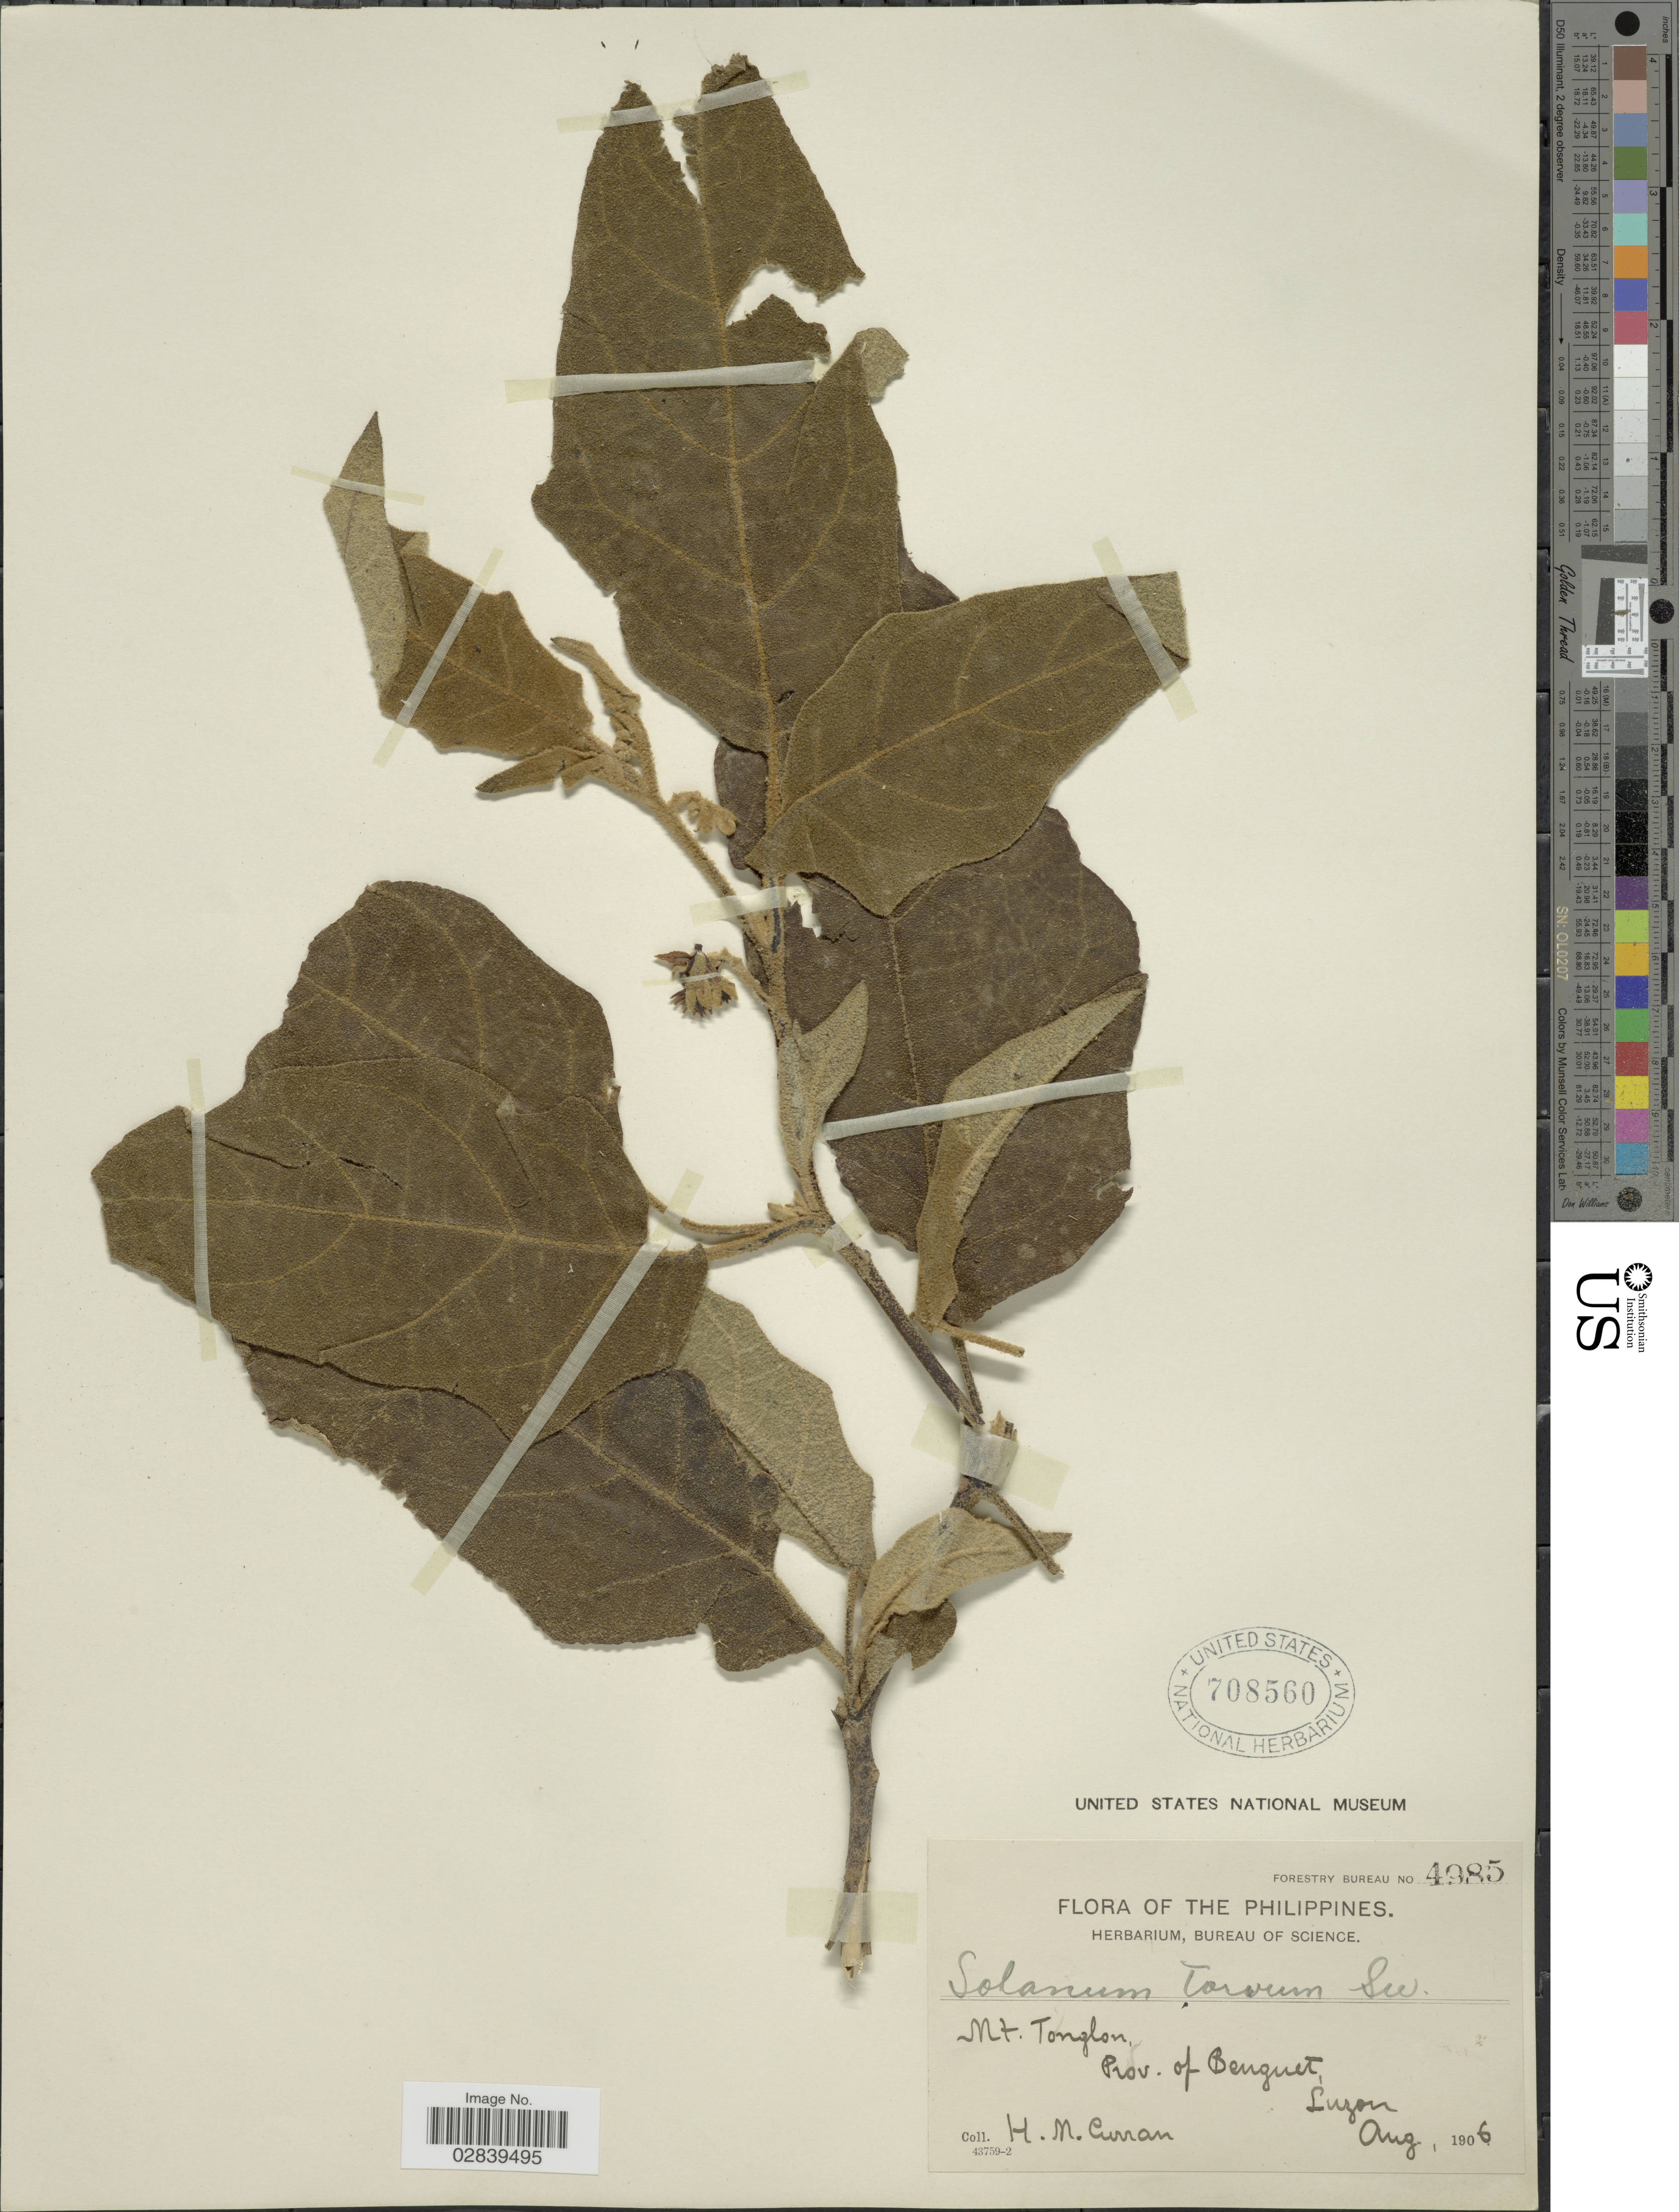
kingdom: Plantae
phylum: Tracheophyta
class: Magnoliopsida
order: Solanales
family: Solanaceae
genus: Solanum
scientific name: Solanum torvum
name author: Sw.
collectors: H. M. Curran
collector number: Forestry Bureau 4985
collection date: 1906-08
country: Philippines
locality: Mt. Tonglon, Prov. of Benguet, Luzon.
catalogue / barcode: US 708560